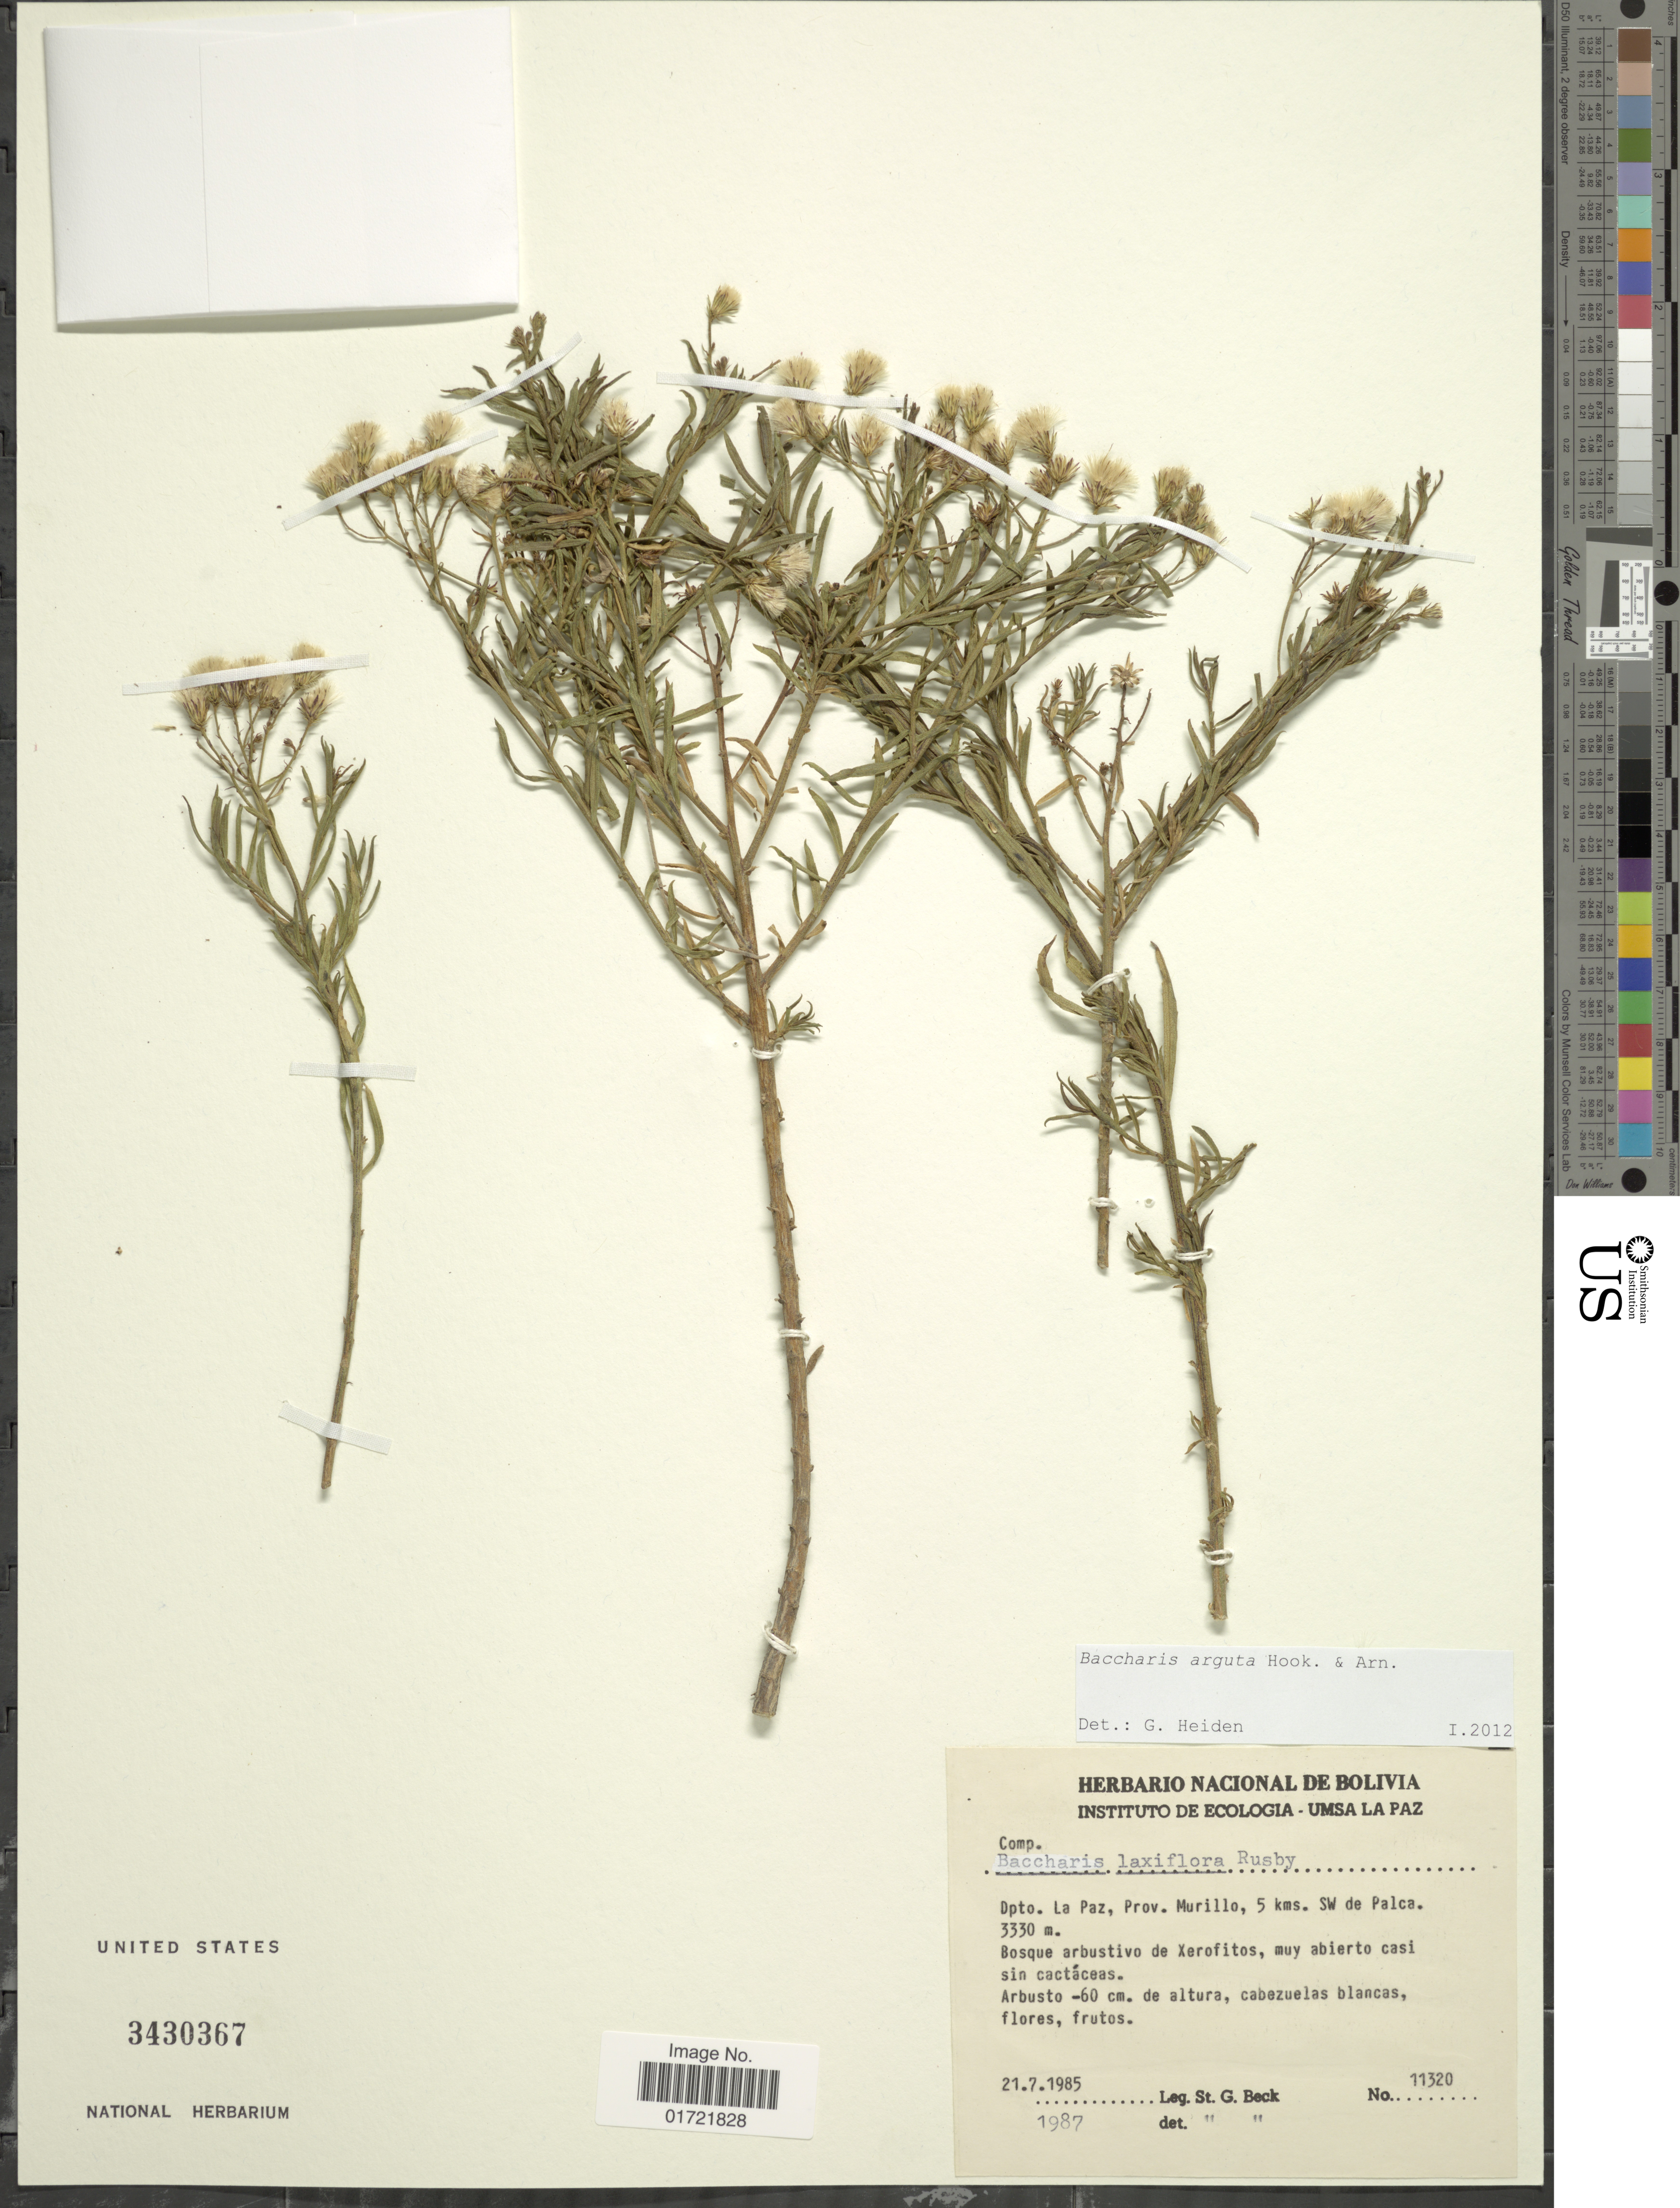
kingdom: Plantae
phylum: Tracheophyta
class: Magnoliopsida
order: Asterales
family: Asteraceae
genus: Baccharis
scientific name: Baccharis arguta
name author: Gillies ex Hook. & Arn.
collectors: S. G. Beck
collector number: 11320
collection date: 1985-07-21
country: Bolivia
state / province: La Paz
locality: Prov. Murillo, 5 kms. SW dePalca.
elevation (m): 3330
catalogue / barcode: US 3430367